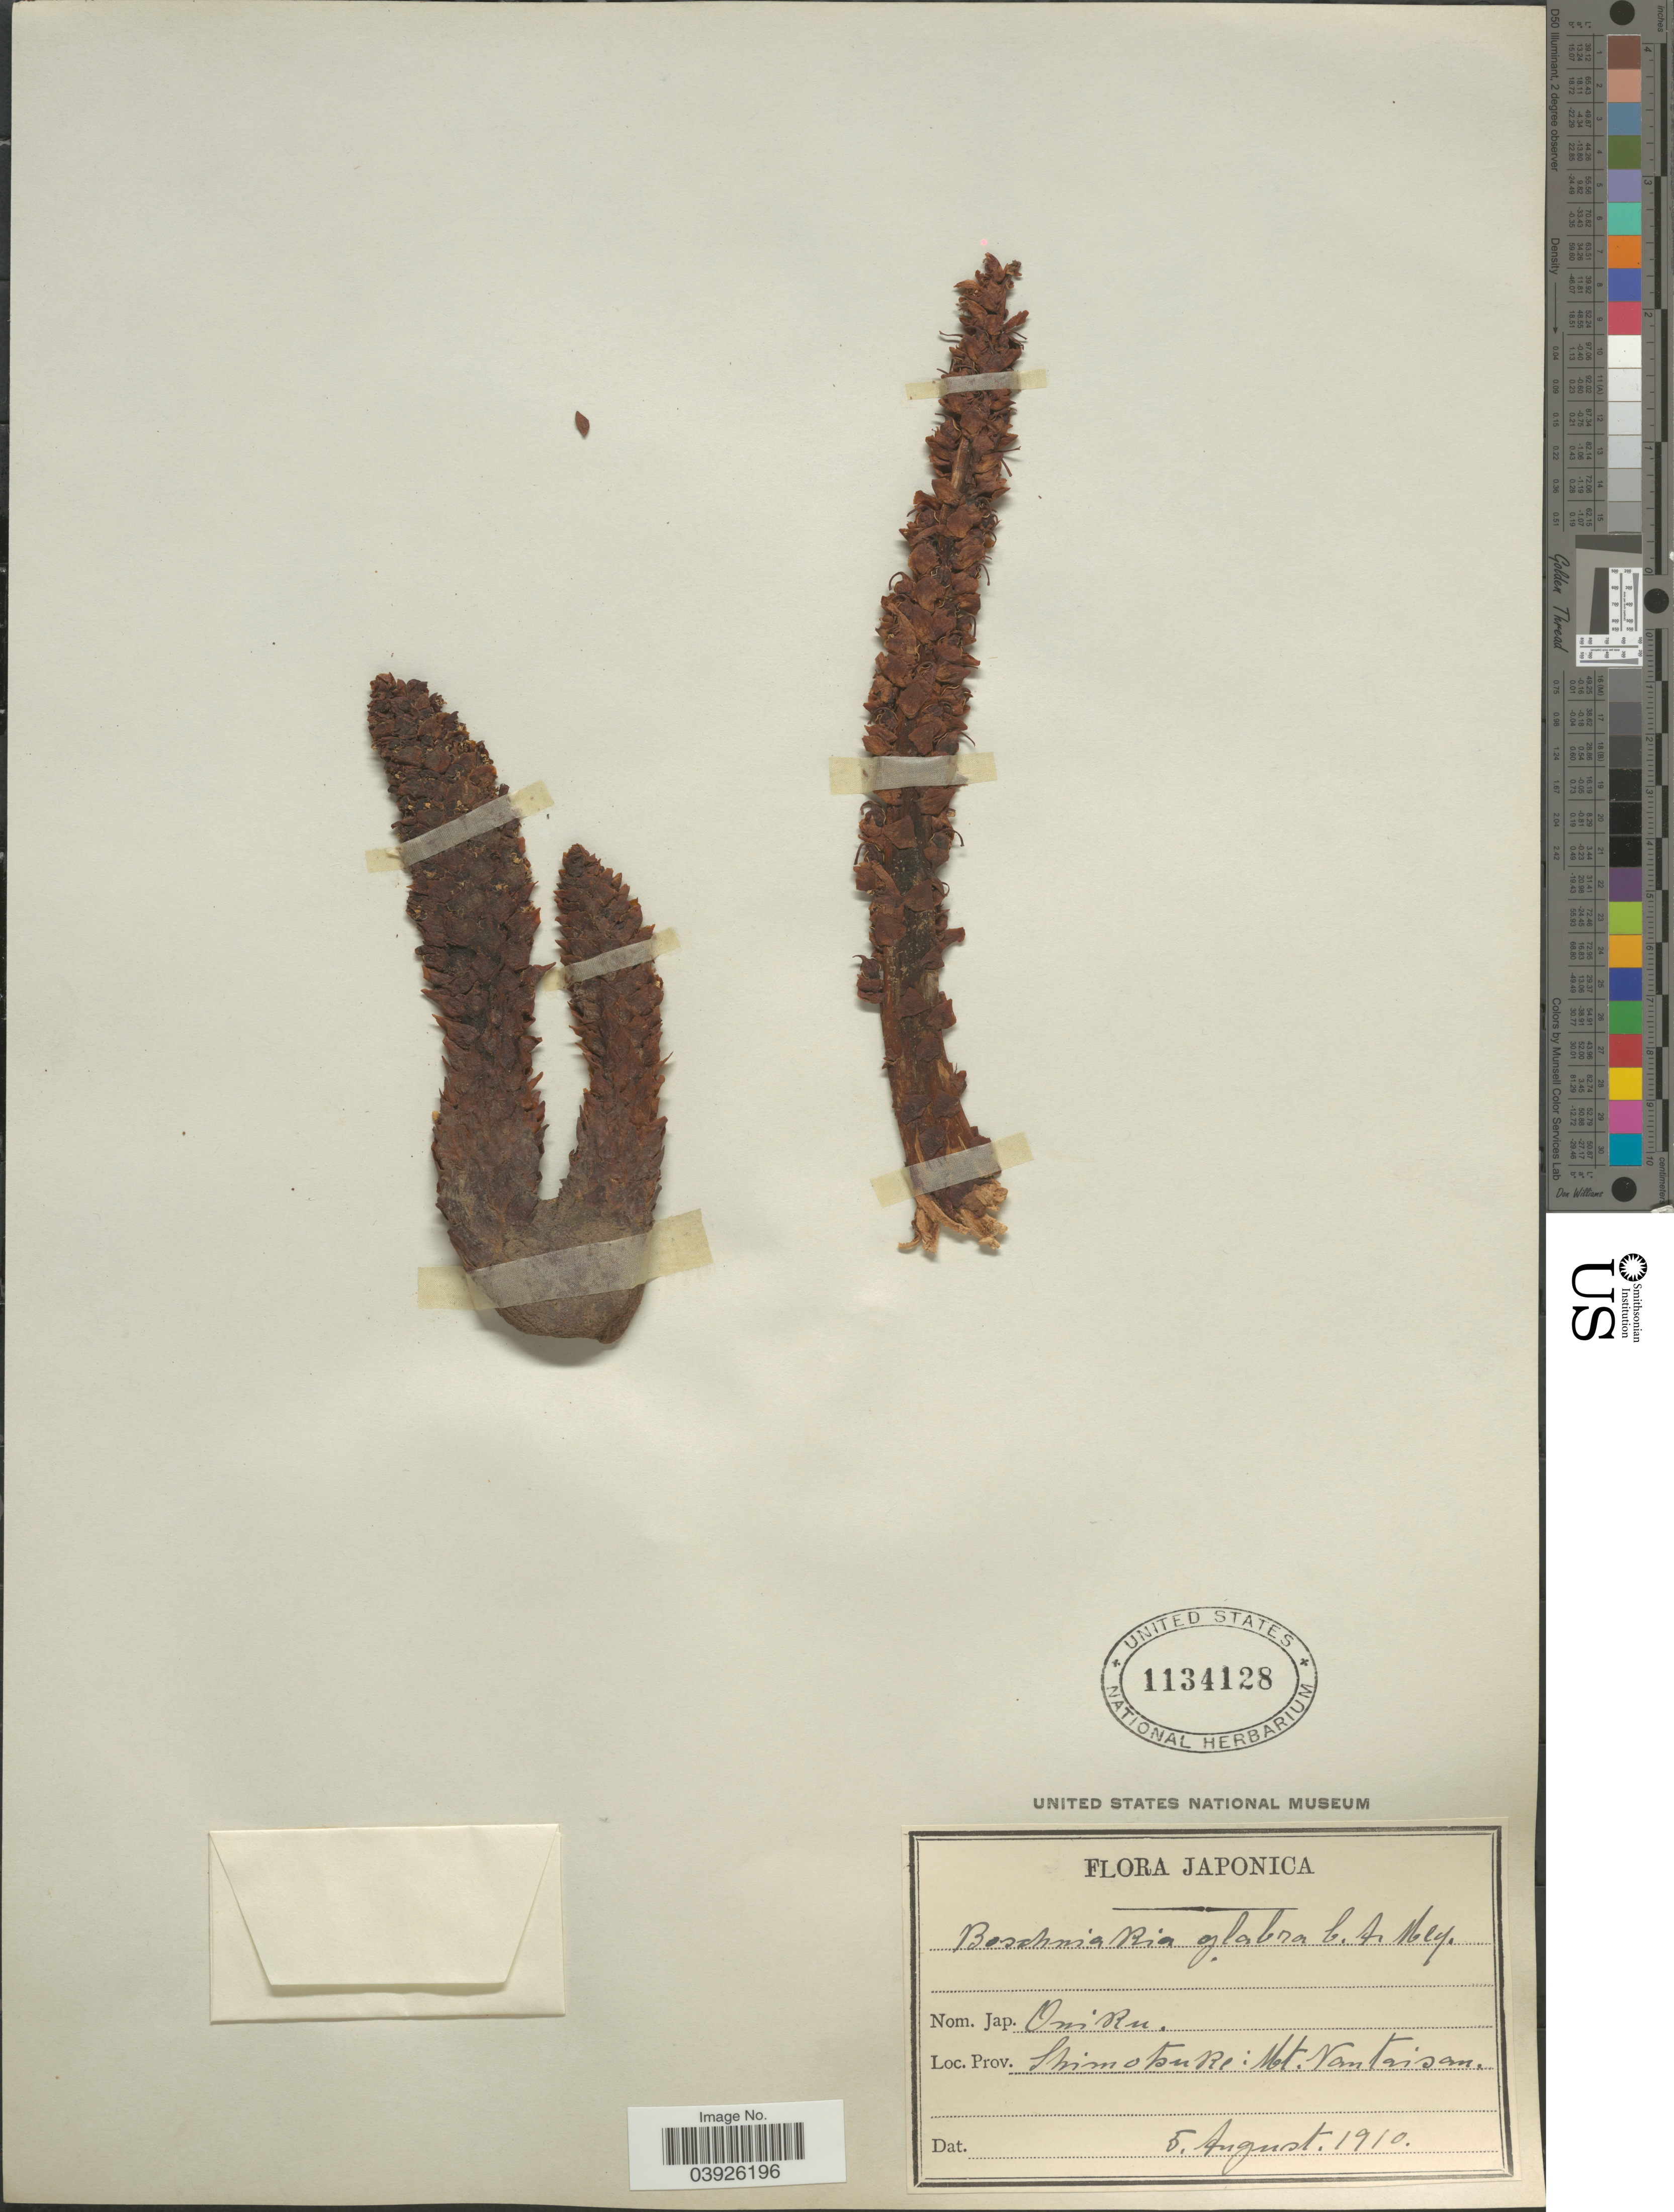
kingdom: Plantae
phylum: Tracheophyta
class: Magnoliopsida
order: Lamiales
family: Orobanchaceae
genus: Boschniakia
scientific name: Boschniakia glabra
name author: C.A. Mey. ex Bong.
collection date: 1910-08-05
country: Japan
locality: Japonica. Prov. Shimotsuki: Mt. Namtaisan.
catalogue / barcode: US 1134128